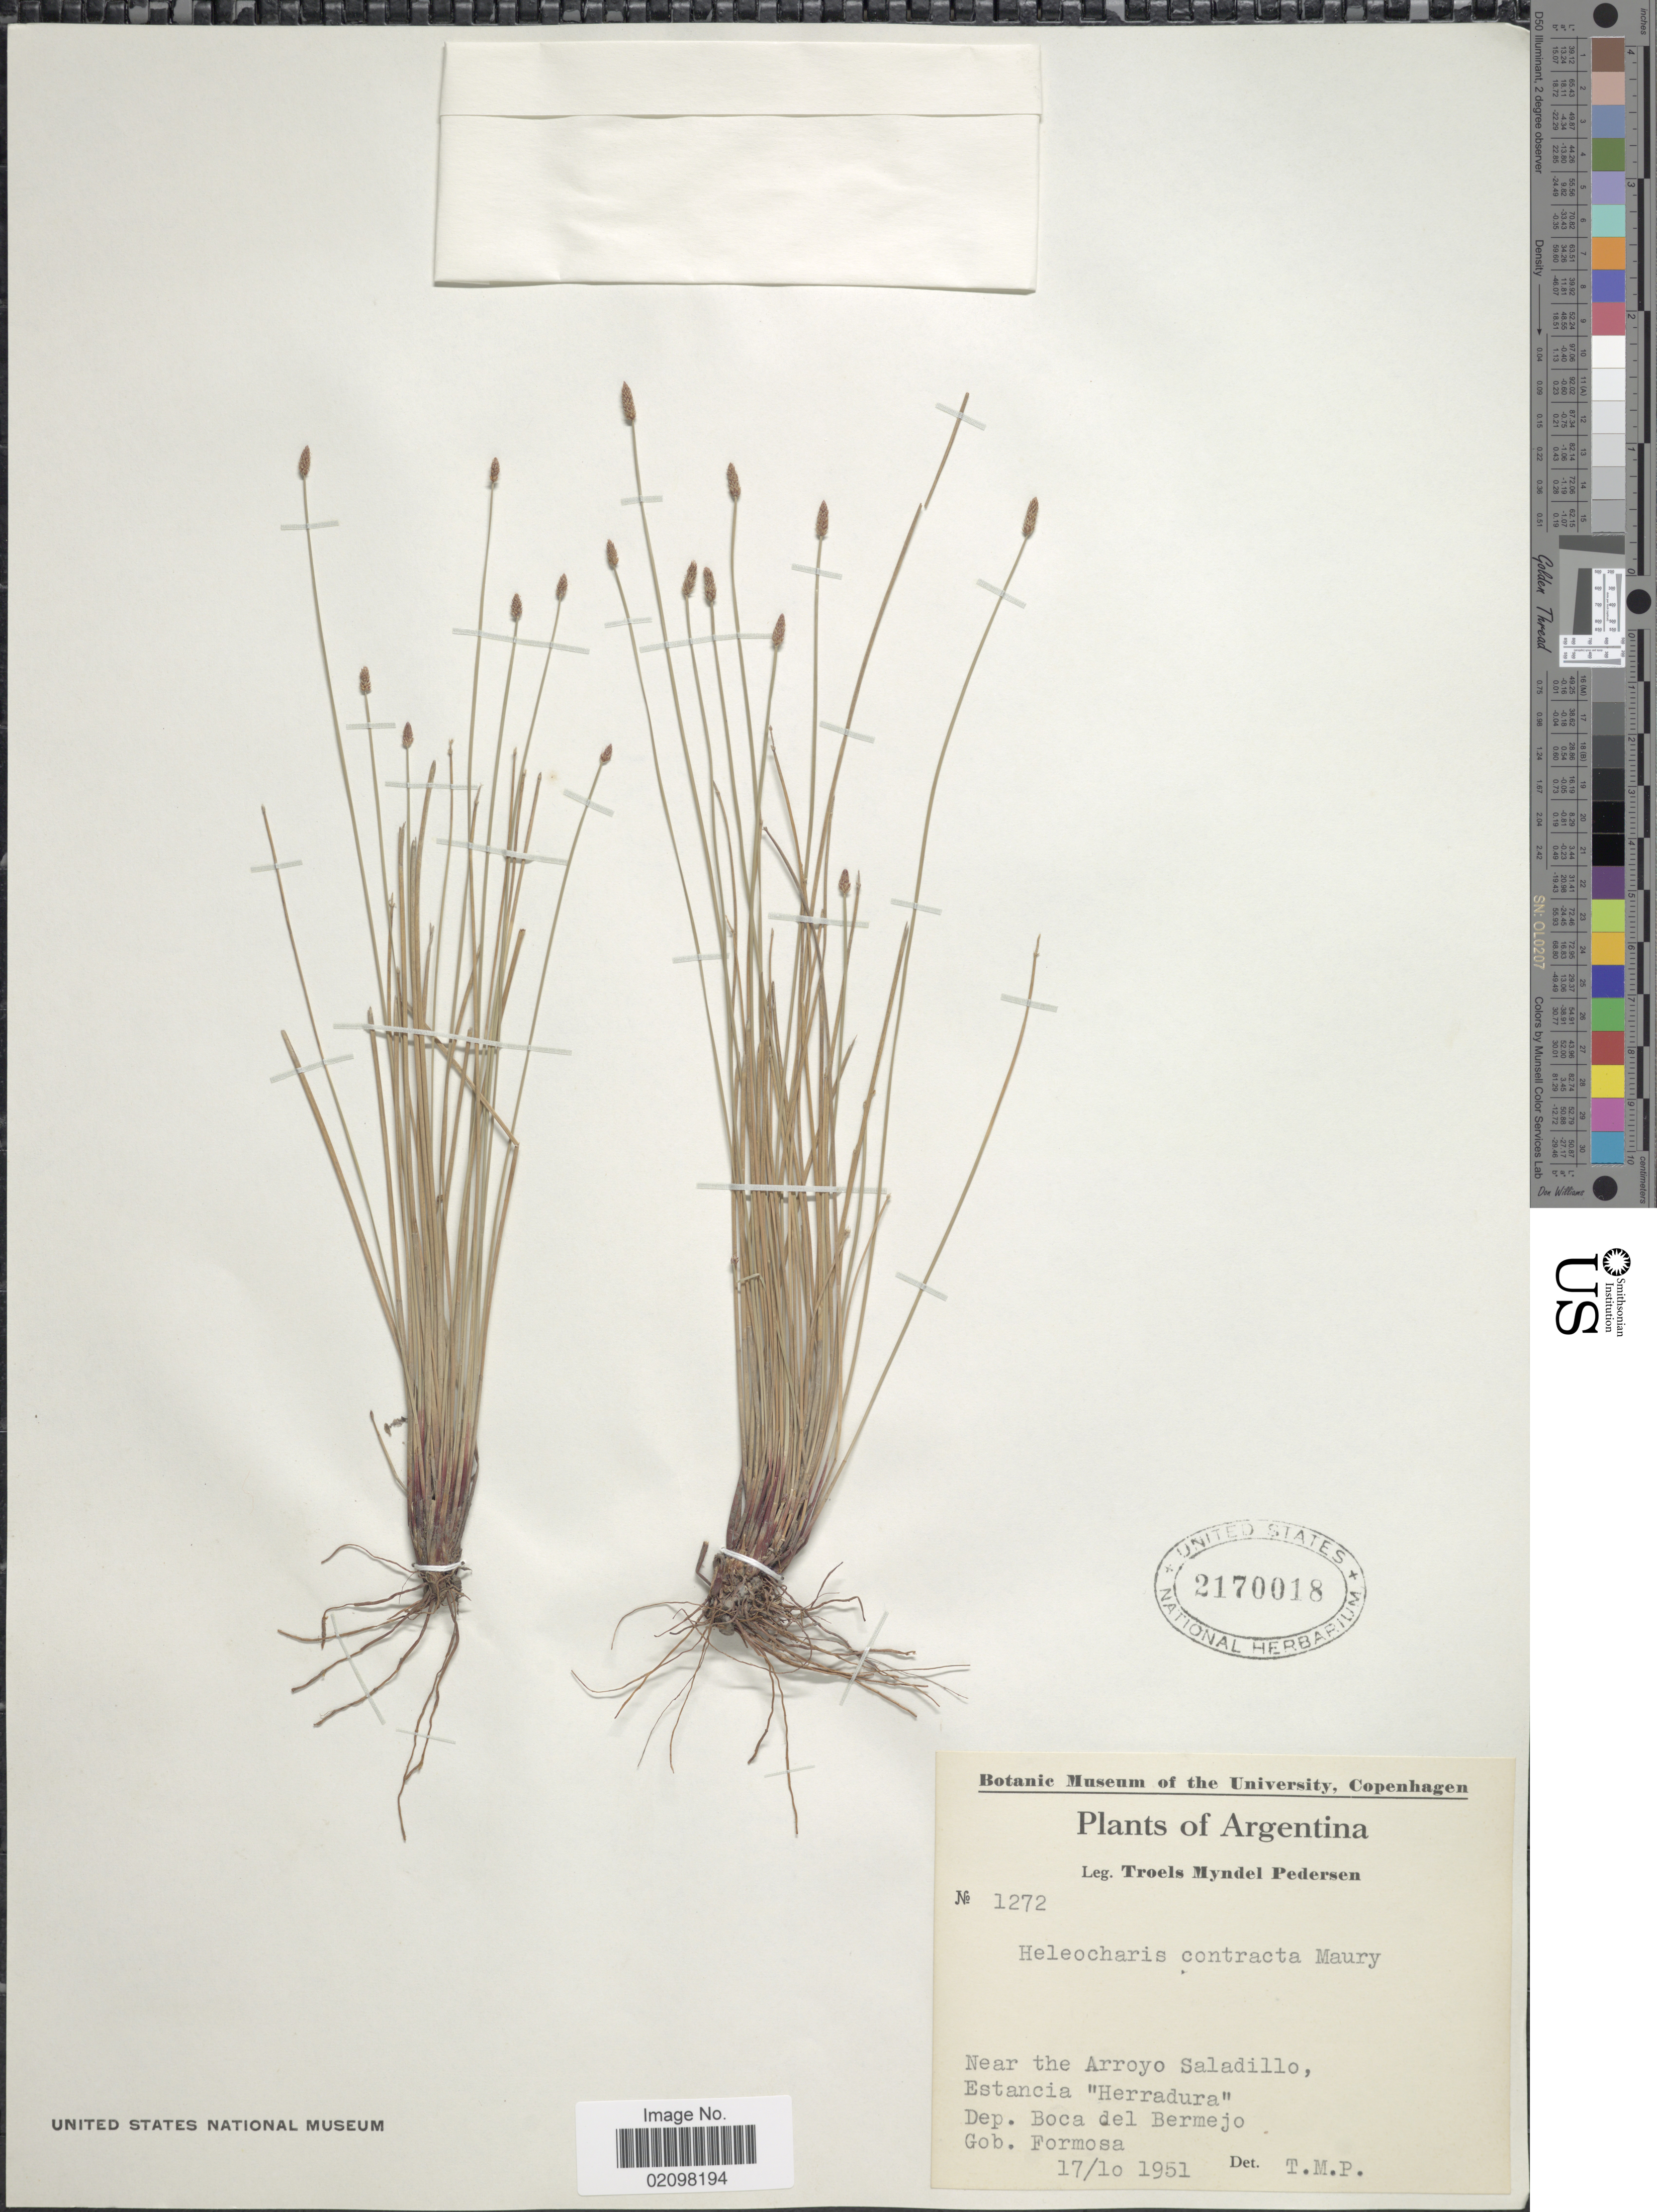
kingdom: Plantae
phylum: Tracheophyta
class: Liliopsida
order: Poales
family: Cyperaceae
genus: Eleocharis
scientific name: Eleocharis contracta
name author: Maury ex Micheli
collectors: T. Pederson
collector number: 1272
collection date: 1951-10-17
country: Argentina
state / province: Formosa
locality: Near the Arroyo Saladillo, Estancia "Herradura" Dep. Boca del Bermejo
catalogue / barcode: US 2170018